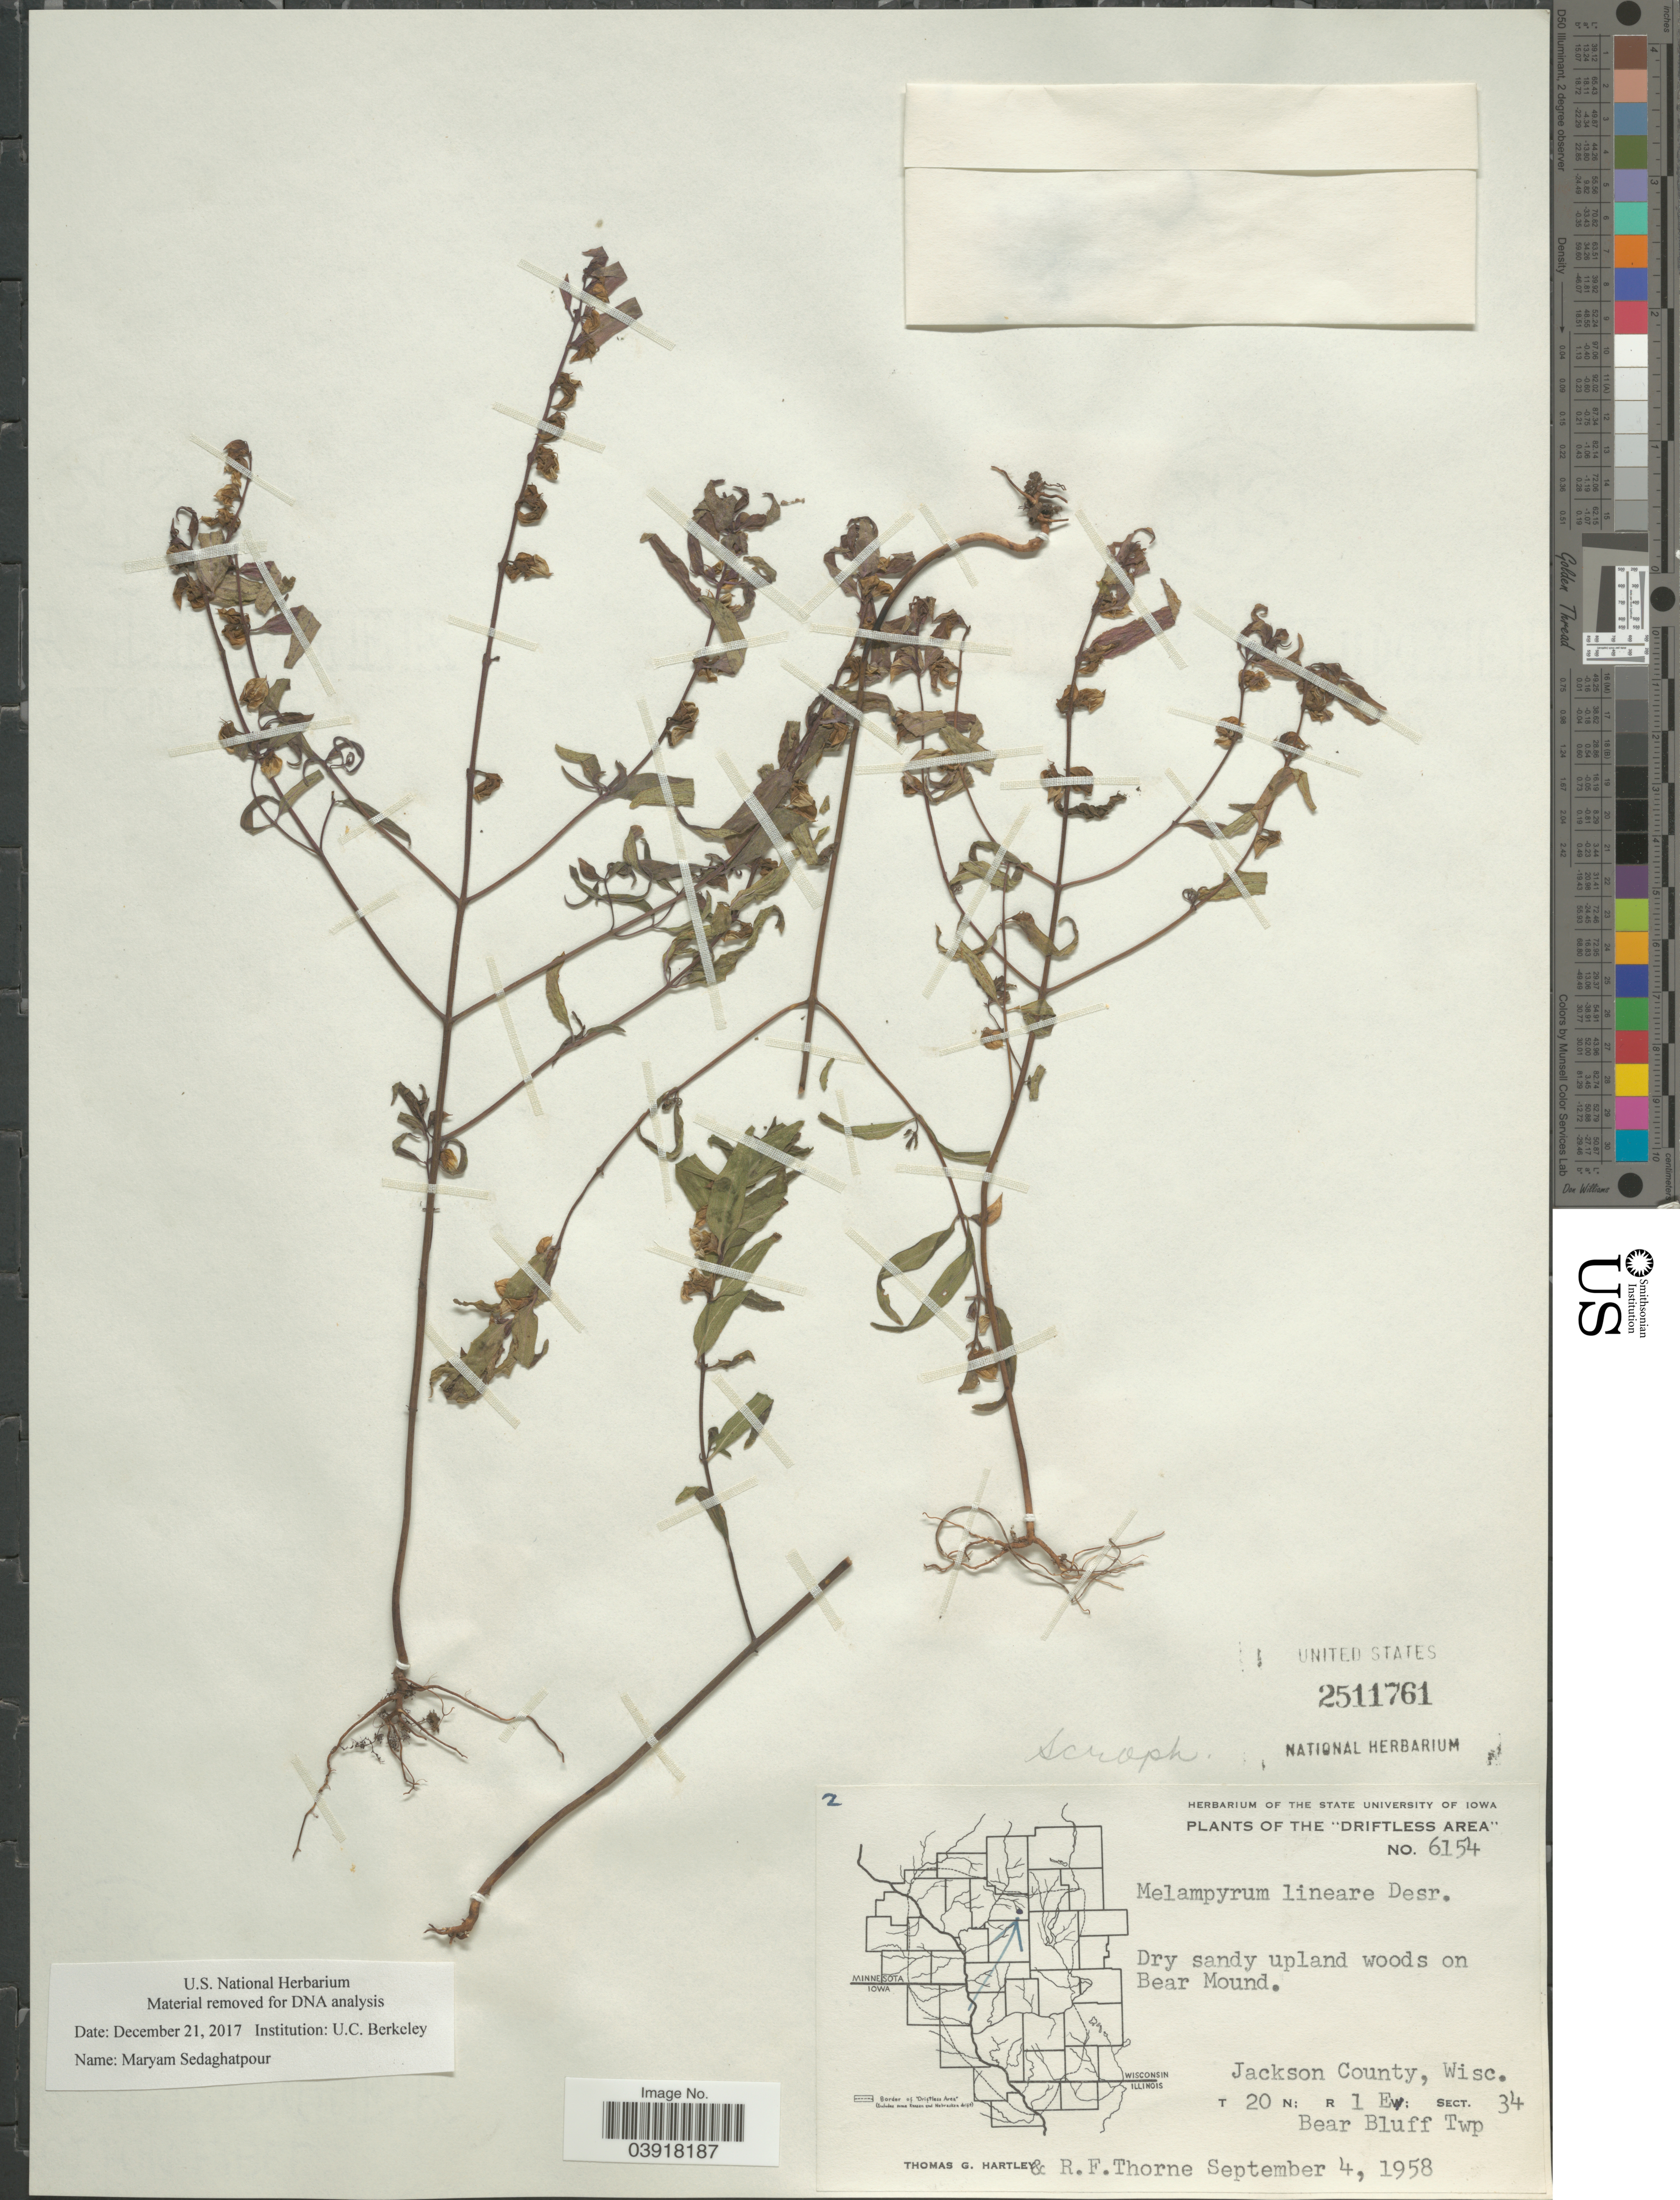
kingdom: Plantae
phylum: Tracheophyta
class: Magnoliopsida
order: Lamiales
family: Orobanchaceae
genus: Melampyrum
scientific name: Melampyrum lineare var. pectinatum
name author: (Pennell) Fernald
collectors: T. G. Hartley & R. Thorne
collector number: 6154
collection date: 1958-09-04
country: United States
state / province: Wisconsin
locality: The "Driftless Area". Dry sandy upland woods on Bear Mound. Jackson County. T20N; R1E; Sect. 34. Bear Bluff Twp.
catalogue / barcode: US 2511761